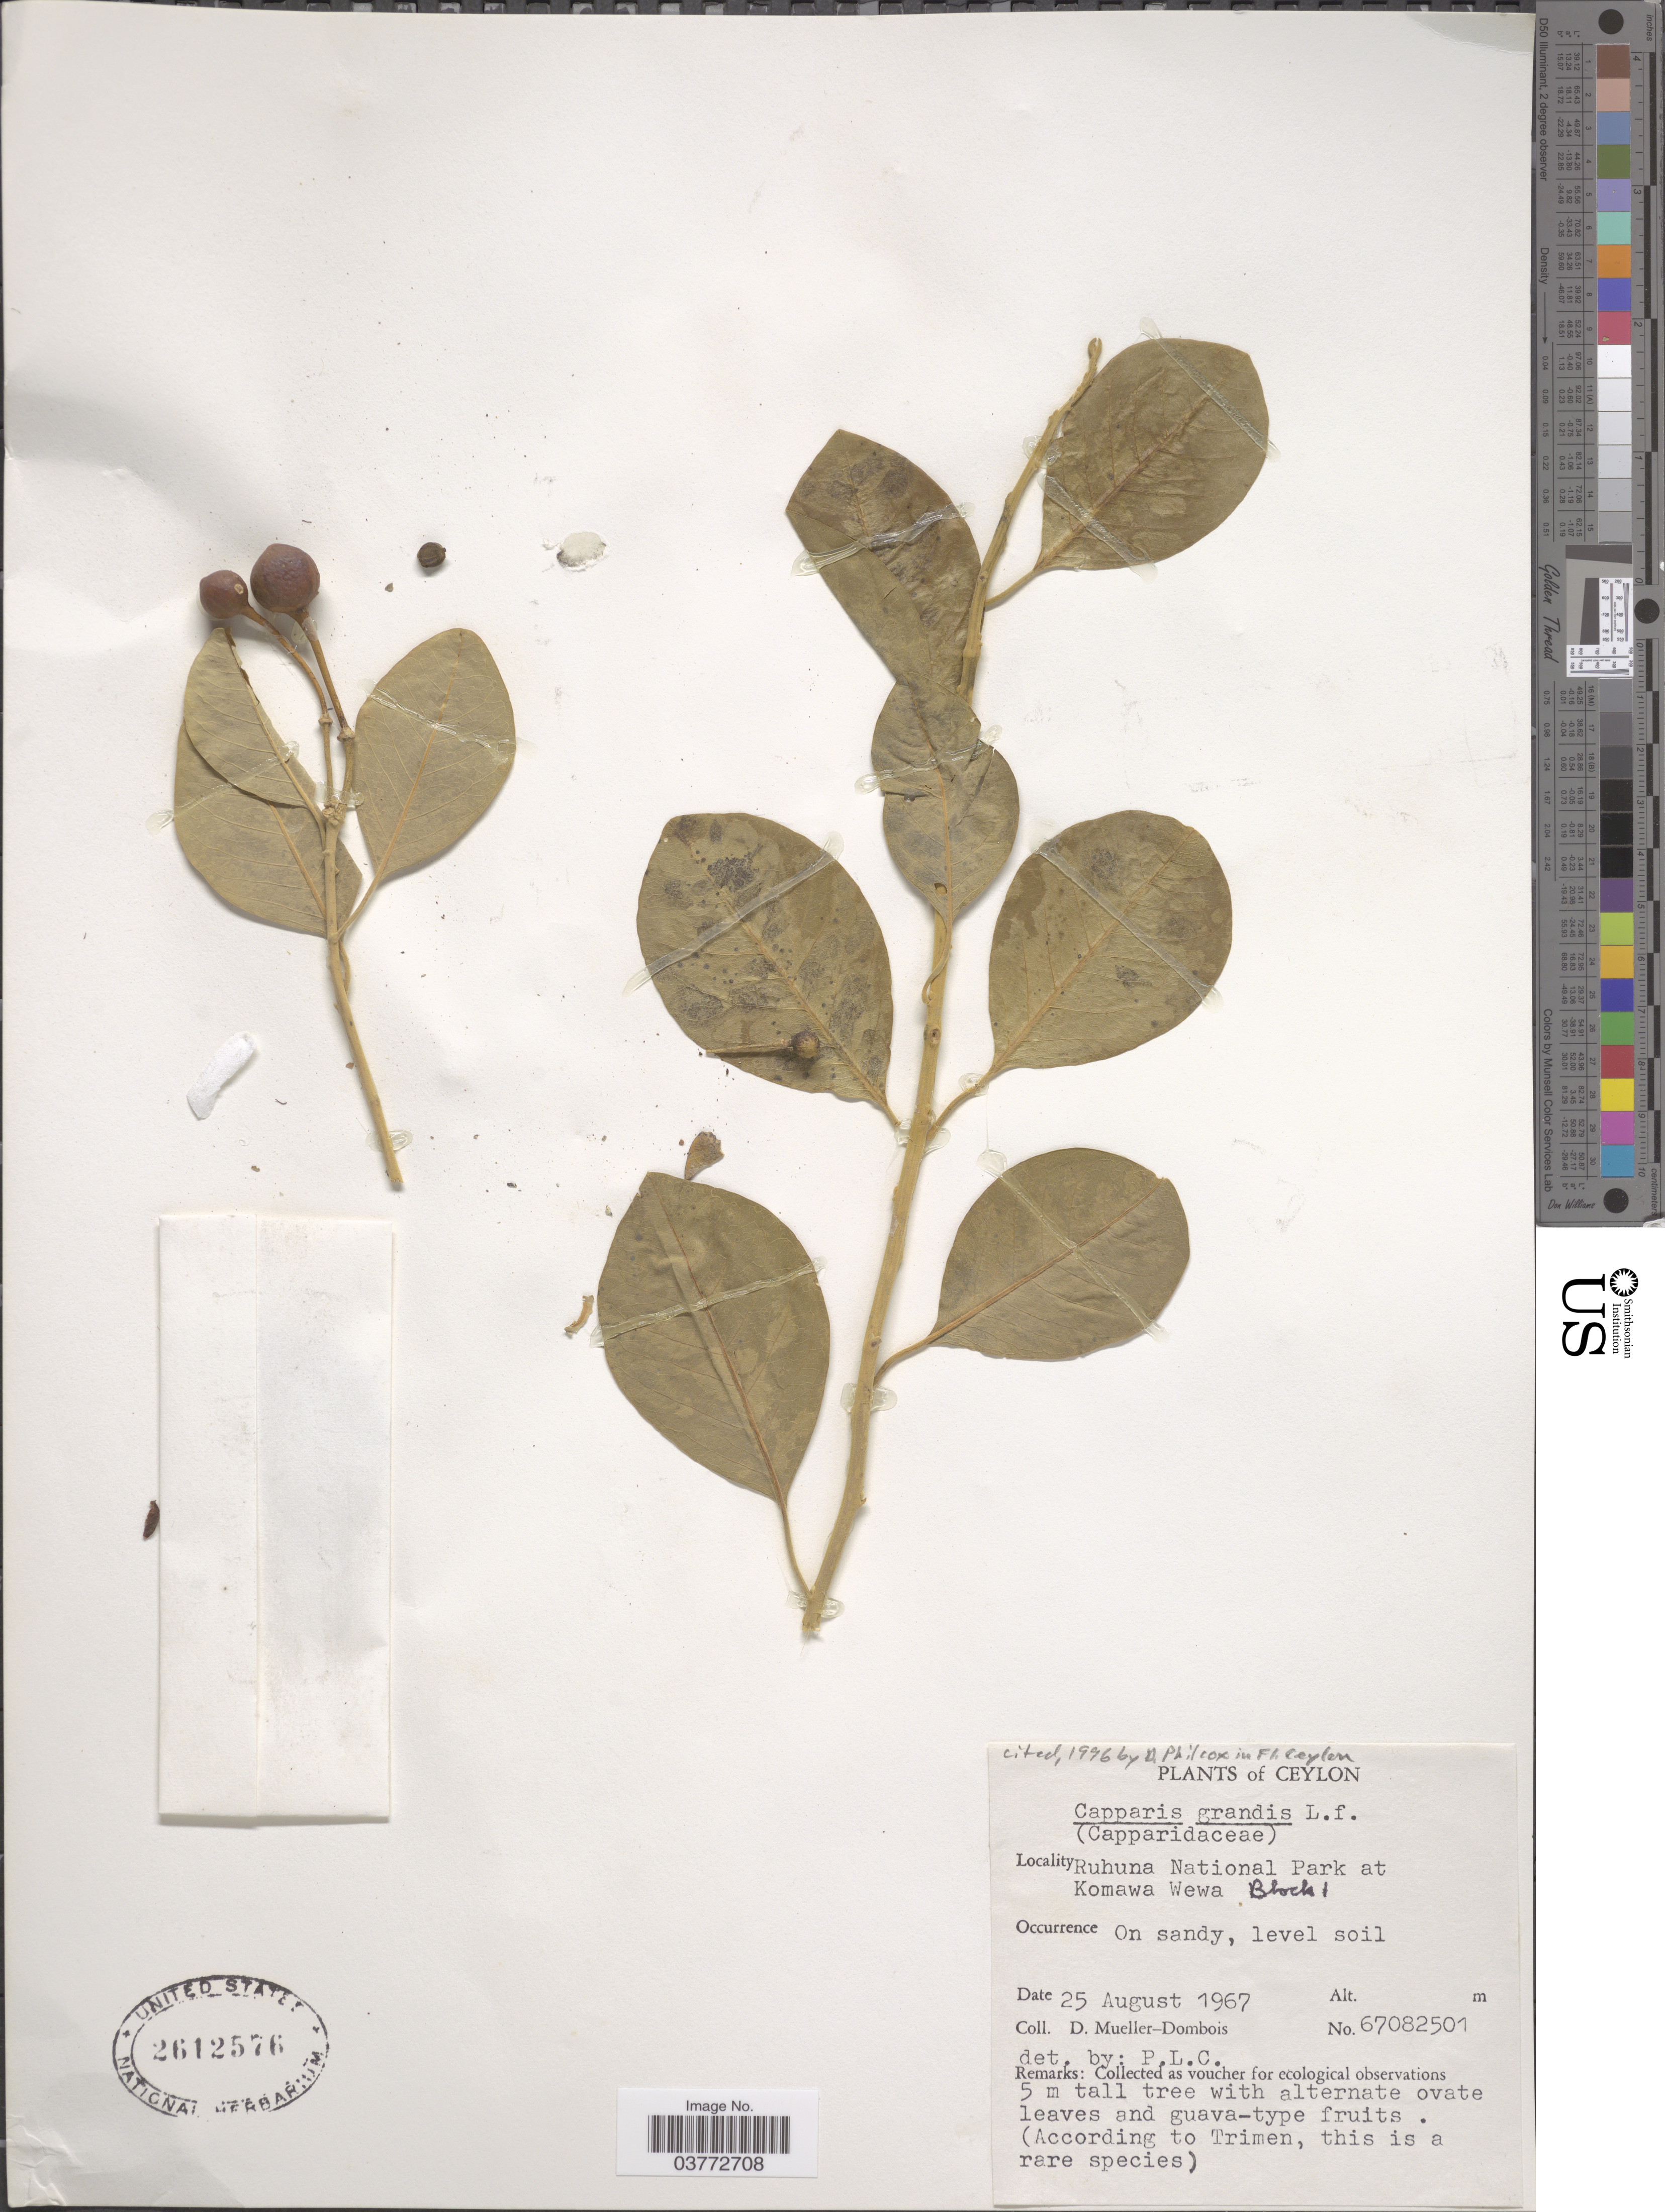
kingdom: Plantae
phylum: Tracheophyta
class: Magnoliopsida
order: Brassicales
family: Capparaceae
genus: Capparis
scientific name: Capparis grandis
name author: L. f.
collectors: D. Mueller-Dombois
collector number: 67082501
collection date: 1967-08-25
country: Sri Lanka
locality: Ceylon. Ruhuna National Park at Komawa Wewa Block I.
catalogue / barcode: US 2612576